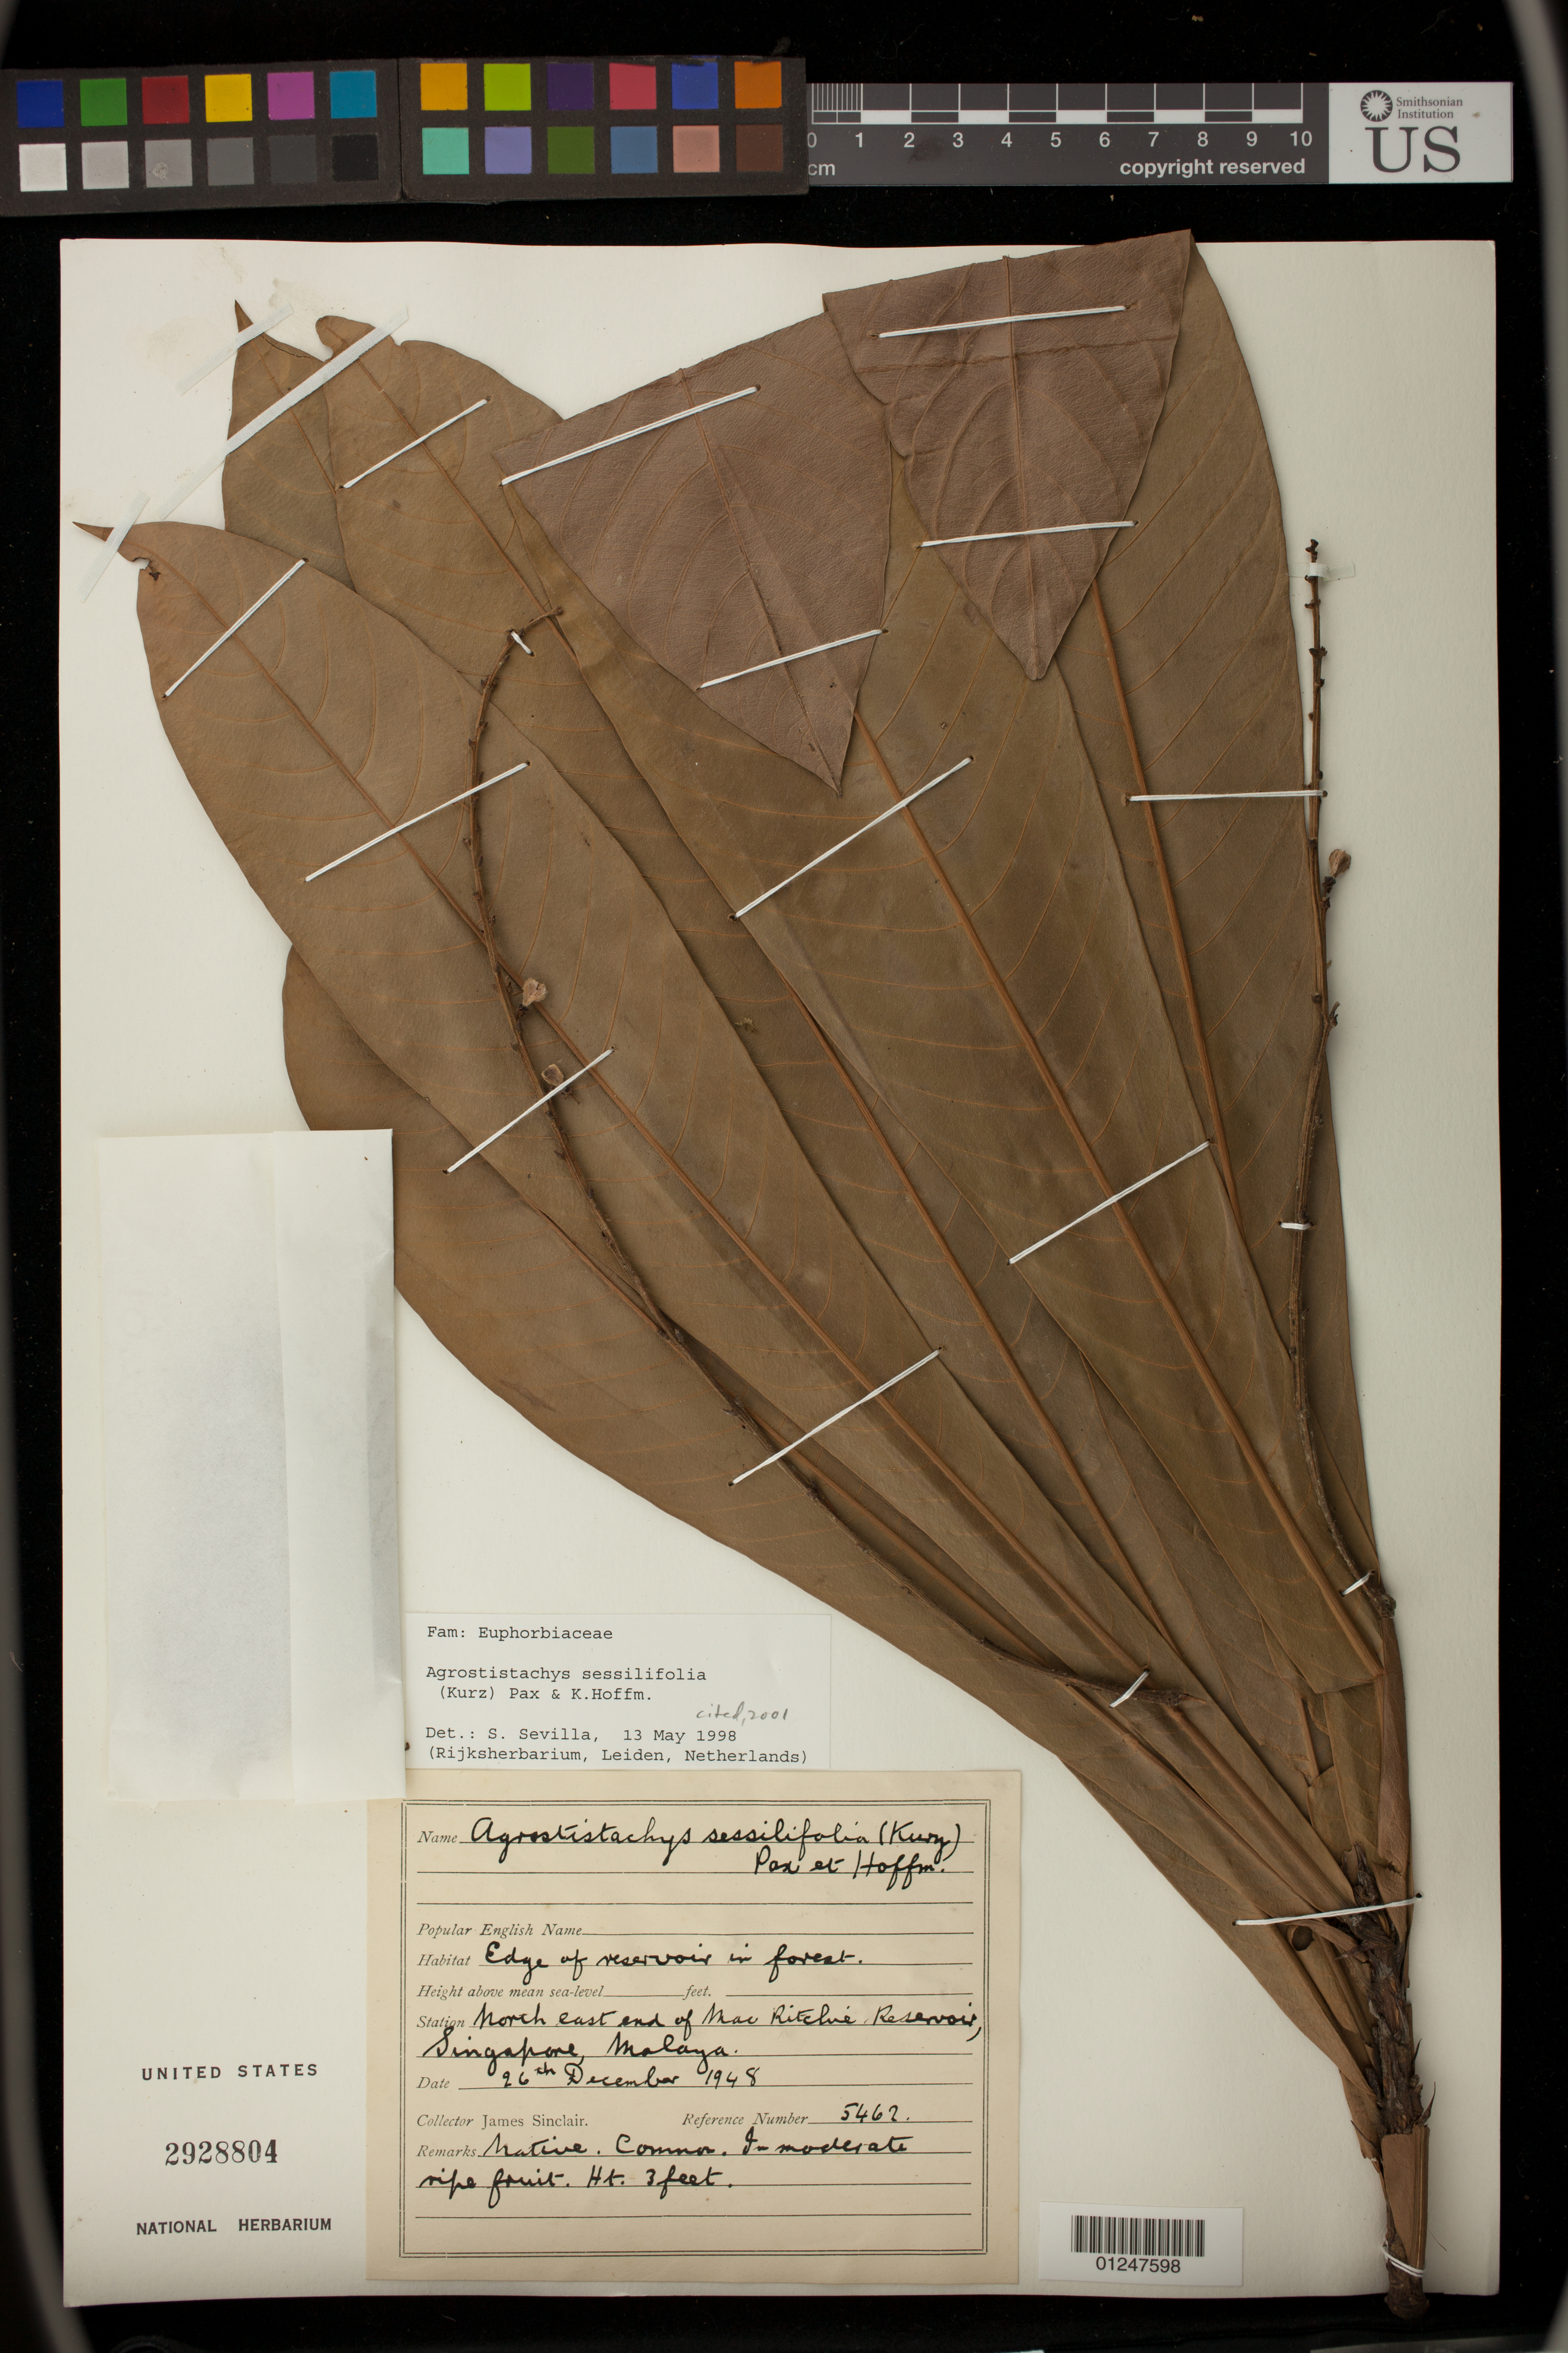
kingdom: Plantae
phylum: Tracheophyta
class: Magnoliopsida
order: Malpighiales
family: Euphorbiaceae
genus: Agrostistachys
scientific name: Agrostistachys sessilifolia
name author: (Kurz) Pax & K. Hoffm.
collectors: J. Sinclair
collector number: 5462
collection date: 1948-12-26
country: Singapore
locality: North east end of Mac Ritchie Reservoir, Singapore, Malaya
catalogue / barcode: US 2928804